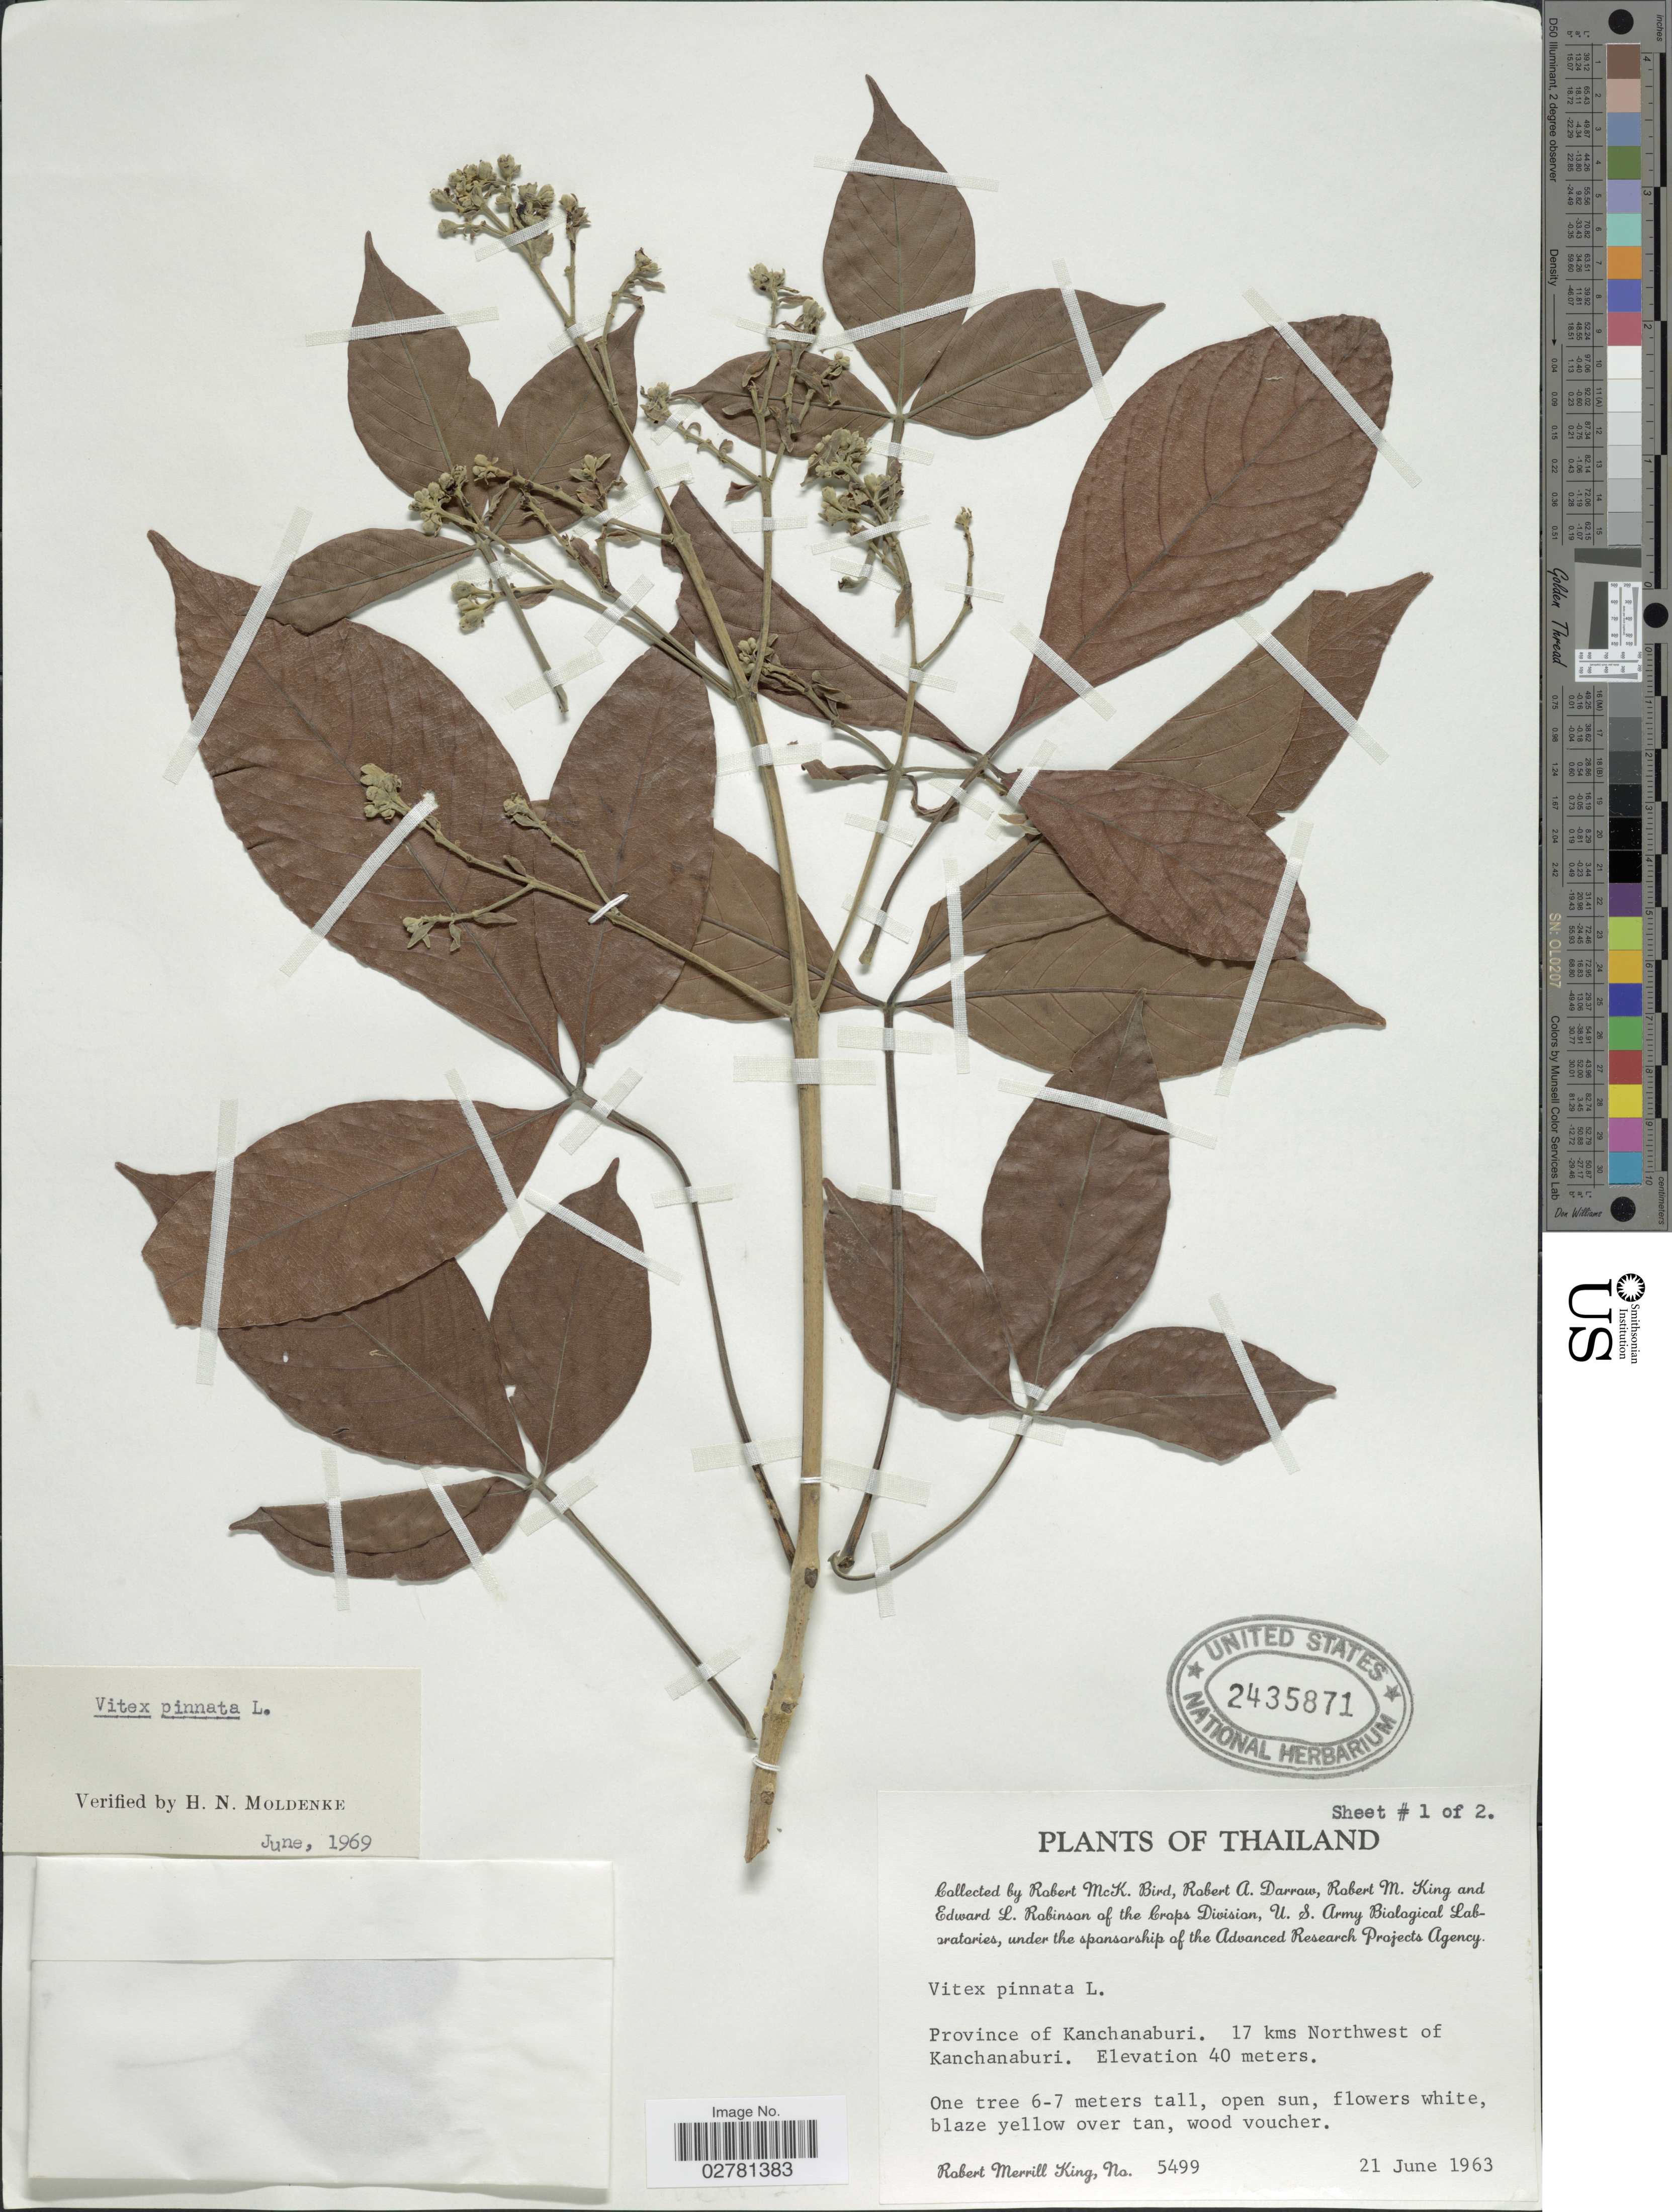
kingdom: Plantae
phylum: Tracheophyta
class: Magnoliopsida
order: Lamiales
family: Lamiaceae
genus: Vitex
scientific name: Vitex pinnata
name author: L.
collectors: R. M. King, R. M. Bird, R. A. Darrow & E. L. Robinson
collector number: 5499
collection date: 1963-06-21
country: Thailand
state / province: Kanchanaburi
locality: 17 kms Northwest of Kanchanaburi.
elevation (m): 40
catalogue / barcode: US 2435871